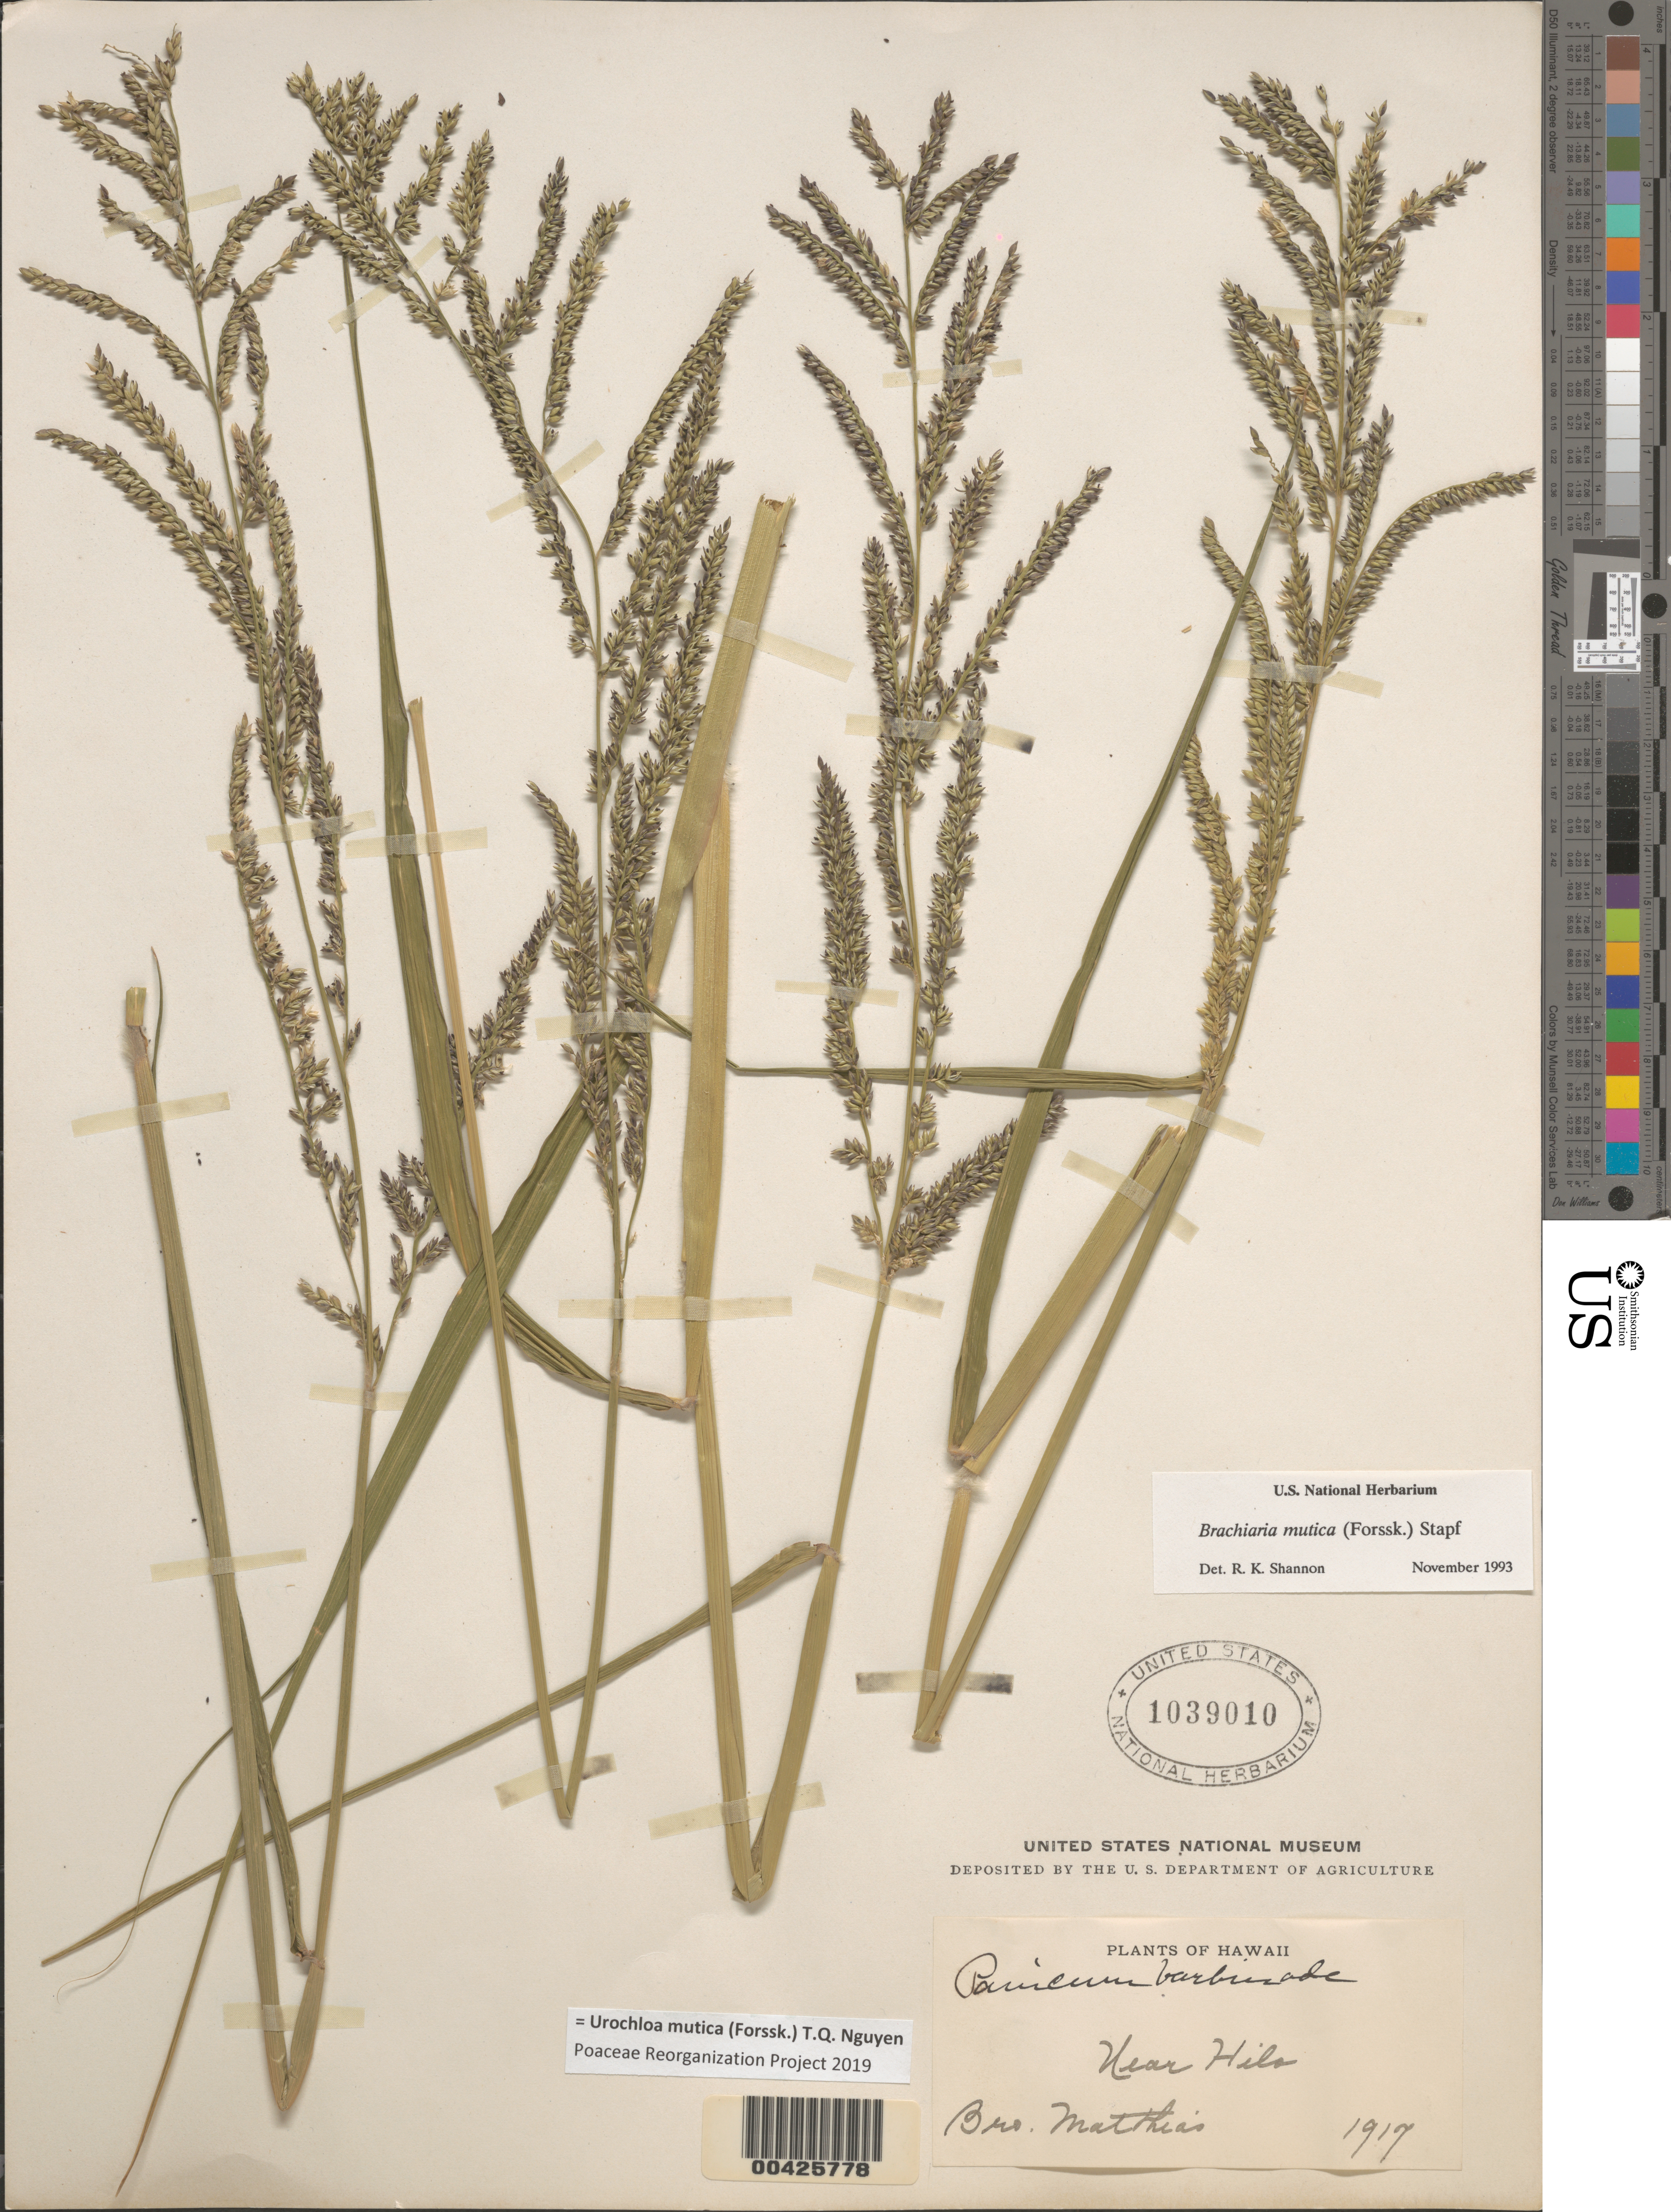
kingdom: Plantae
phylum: Tracheophyta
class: Liliopsida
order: Poales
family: Poaceae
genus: Urochloa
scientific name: Urochloa mutica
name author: (Forssk.) T.Q. Nguyen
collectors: B. Matthias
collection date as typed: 1917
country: United States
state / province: Hawaii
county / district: Hawaii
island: Hawaii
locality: Near Hilo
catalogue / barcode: US 1039010